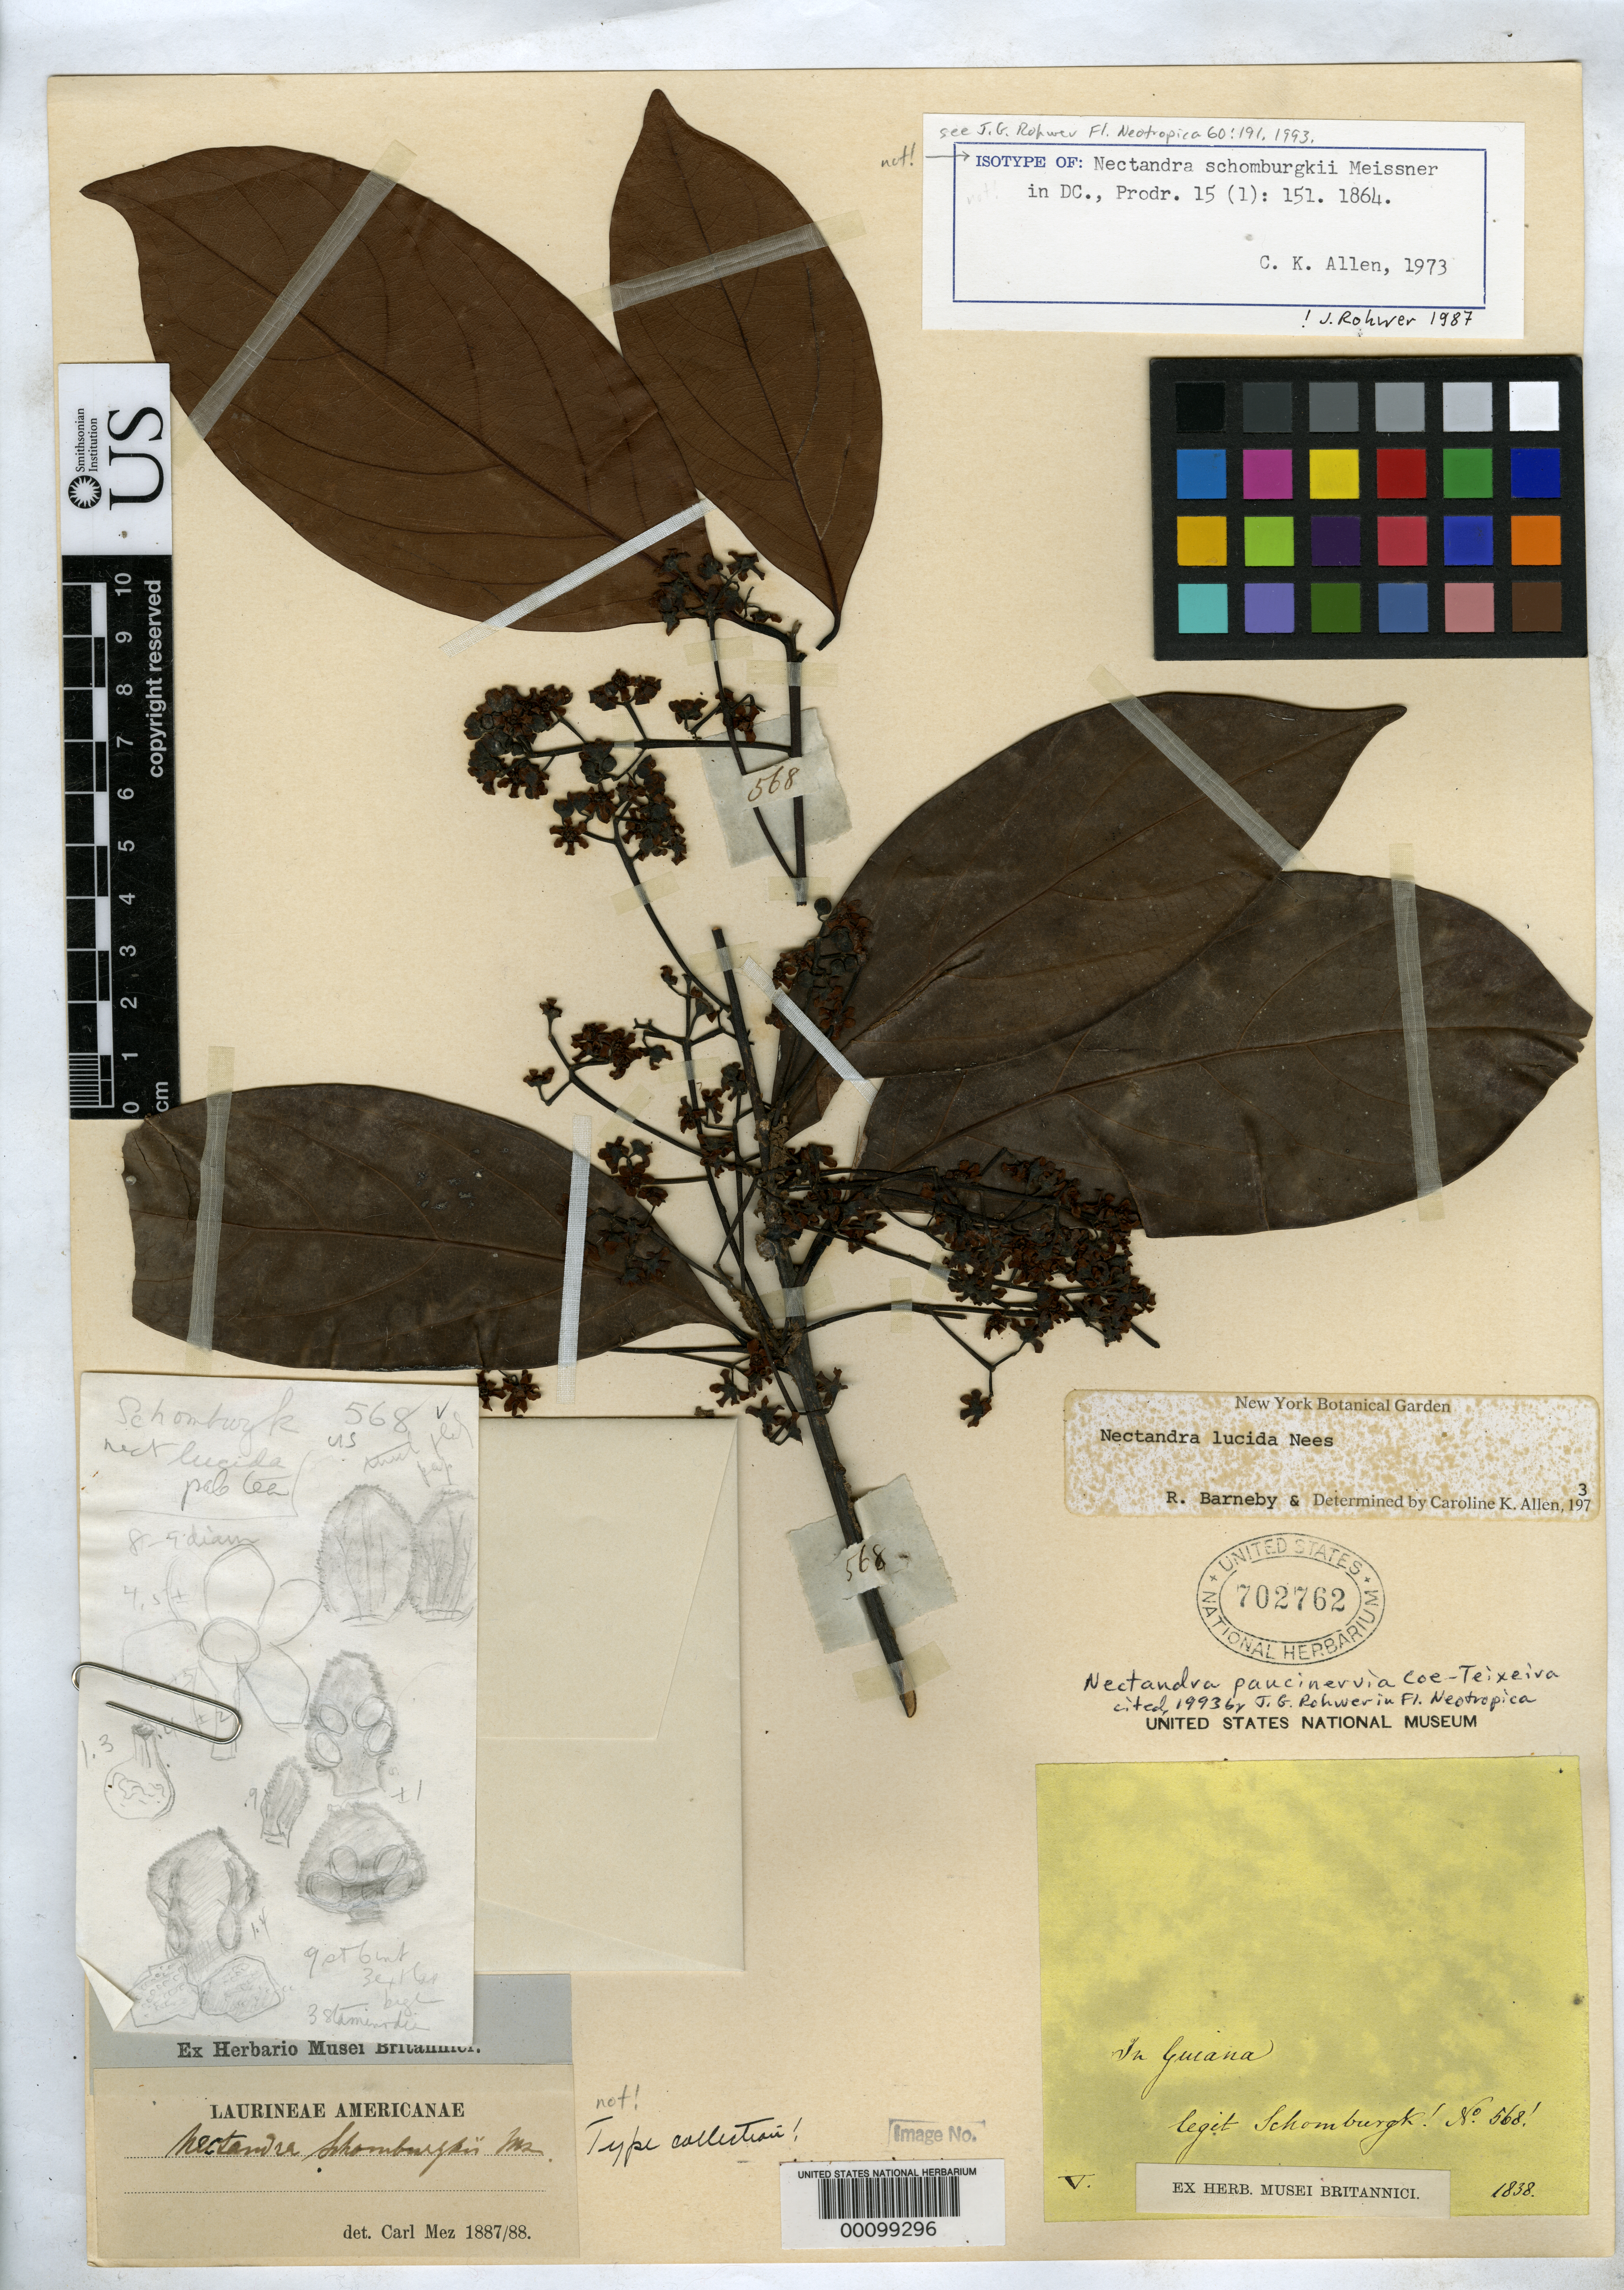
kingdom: Plantae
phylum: Tracheophyta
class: Magnoliopsida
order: Laurales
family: Lauraceae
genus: Nectandra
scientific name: Nectandra schomburgkii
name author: Meisn. in DC.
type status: Possible Type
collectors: M. R. Schomburgk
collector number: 568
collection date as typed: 1838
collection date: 1838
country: Guyana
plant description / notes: Dubiously a type; Rohwer (Fl. Neotrop. 60: 191, 196) considers Nectandra schomburgkii Meissn. to be a replacement name for Nectandra lucida Nees [and thus having the same type as that name].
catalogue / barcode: US 702762